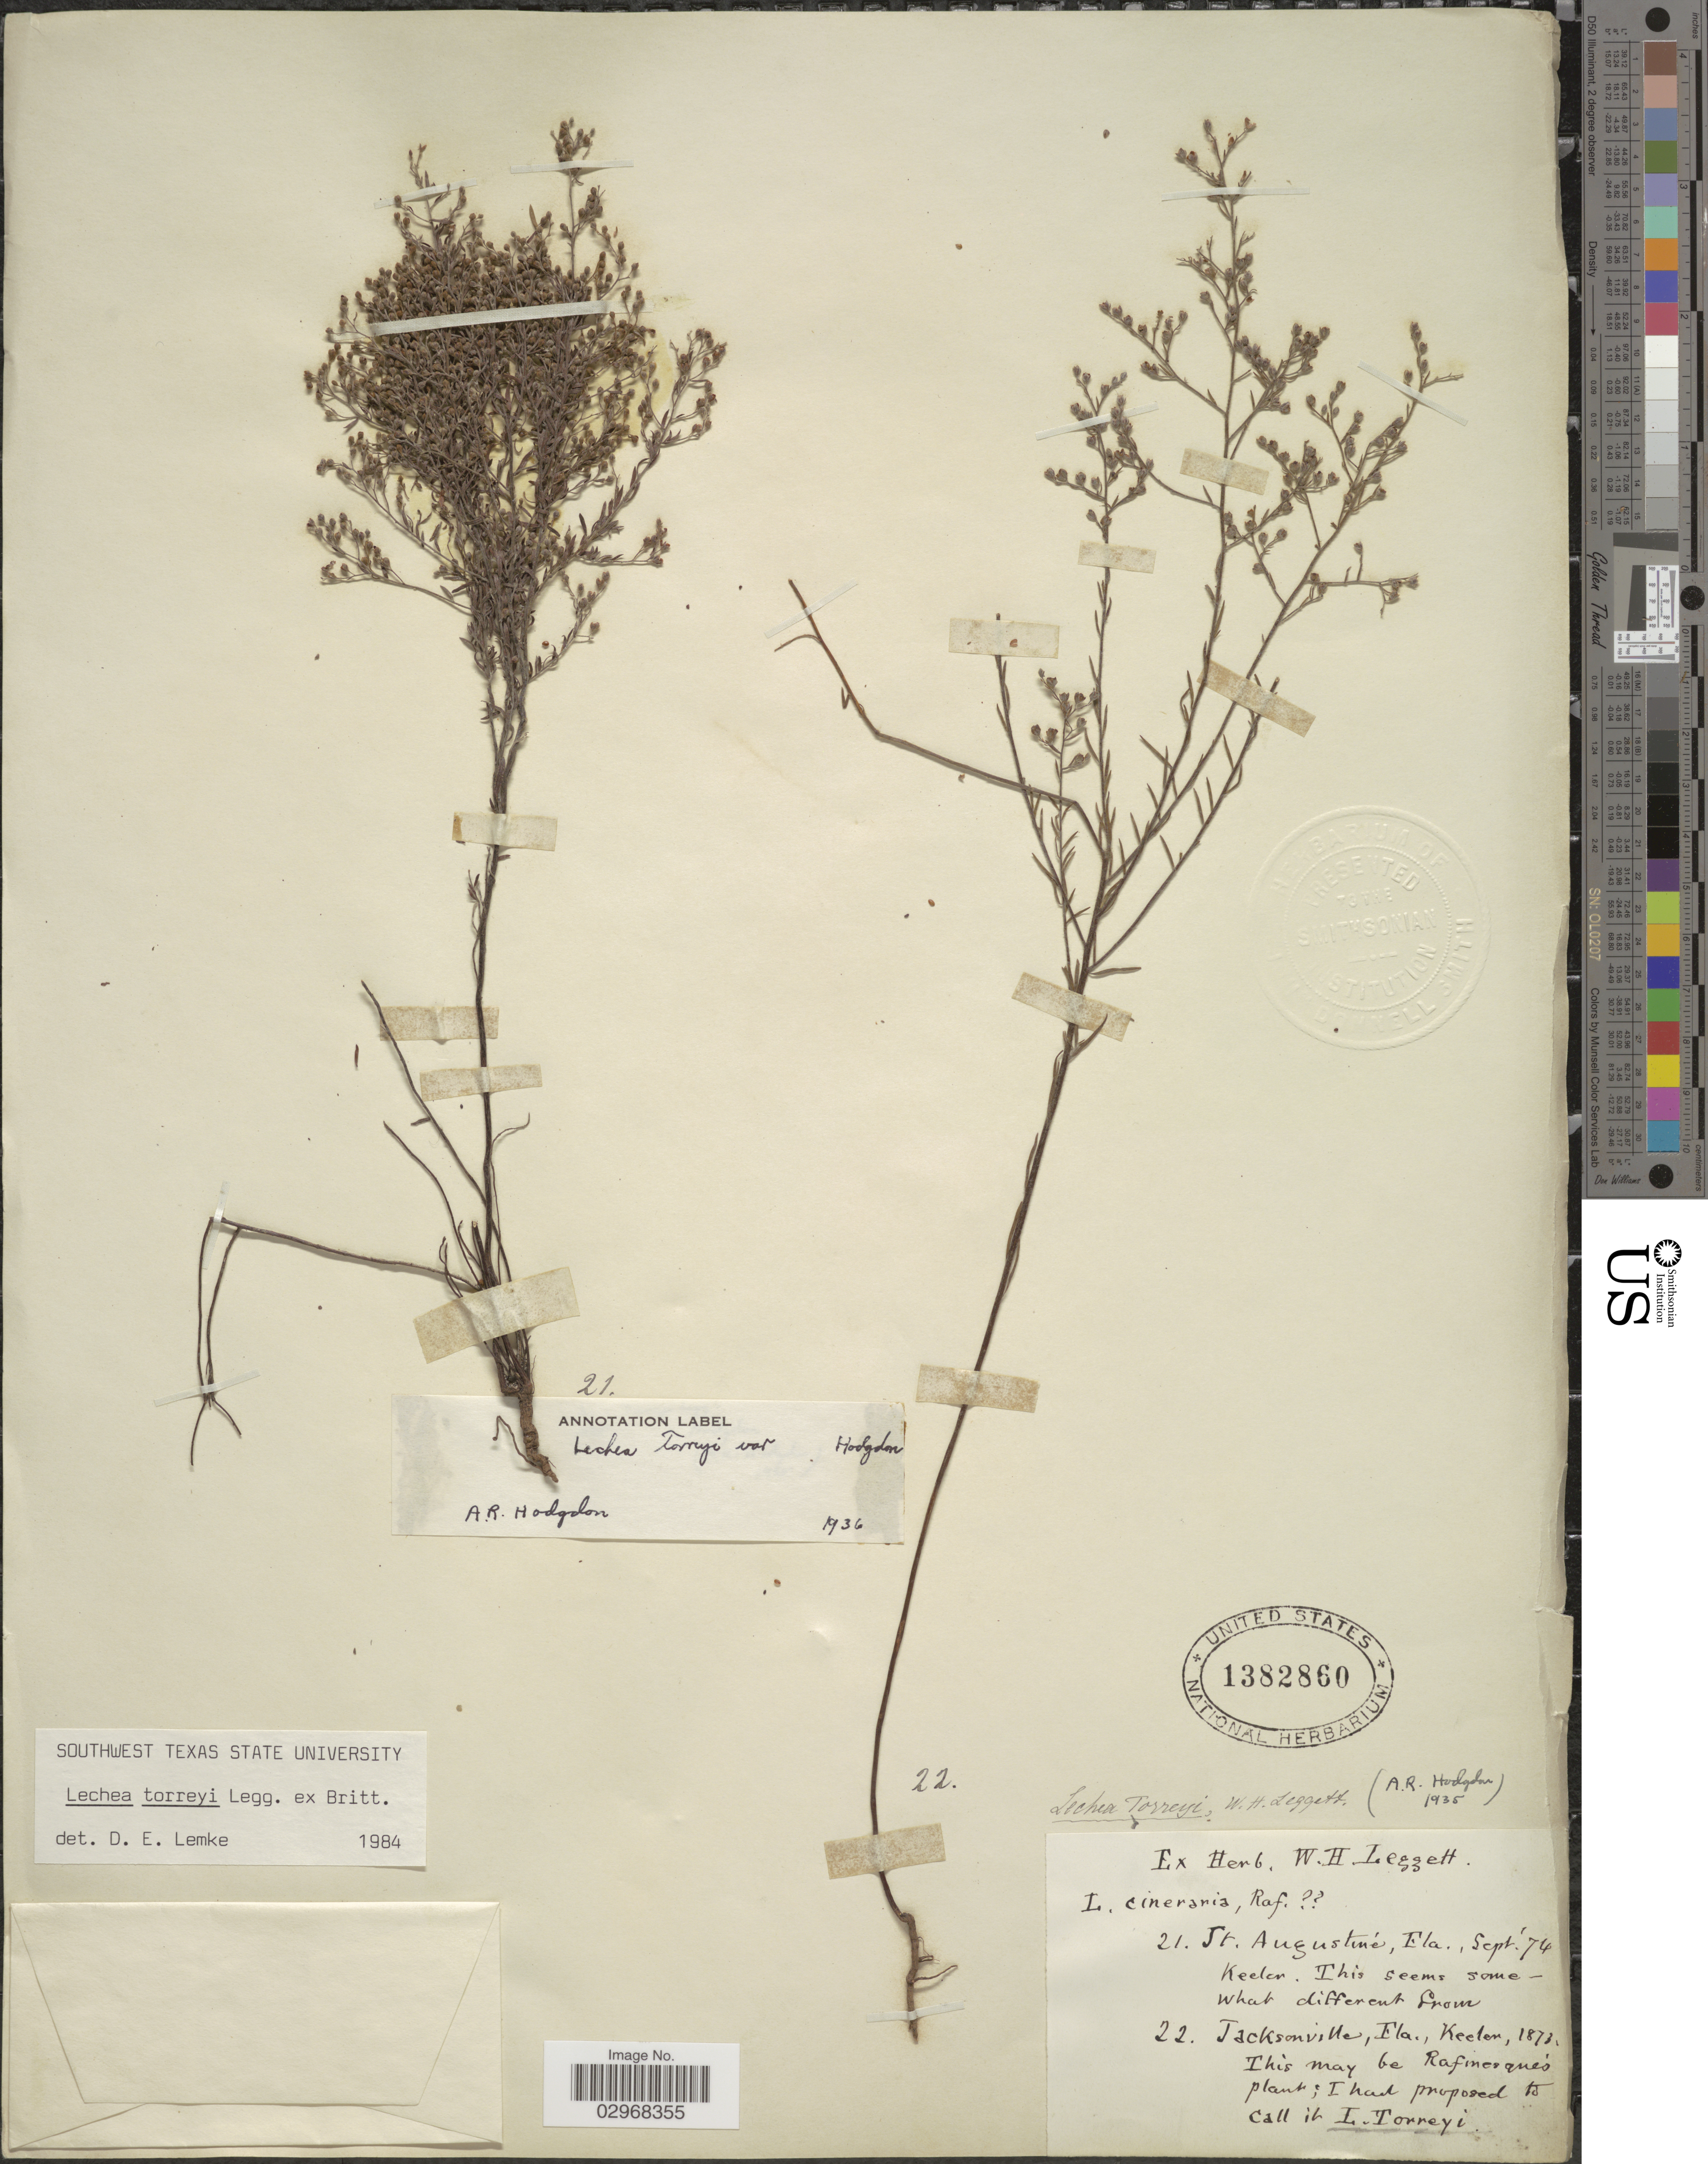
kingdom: Plantae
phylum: Tracheophyta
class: Magnoliopsida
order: Malvales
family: Cistaceae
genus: Lechea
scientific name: Lechea torreyi var. congesta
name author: Hodgdon ex D. E. Lemke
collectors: Keeler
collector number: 22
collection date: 1873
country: United States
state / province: Florida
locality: Jacksonville.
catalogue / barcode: US 1382860-2